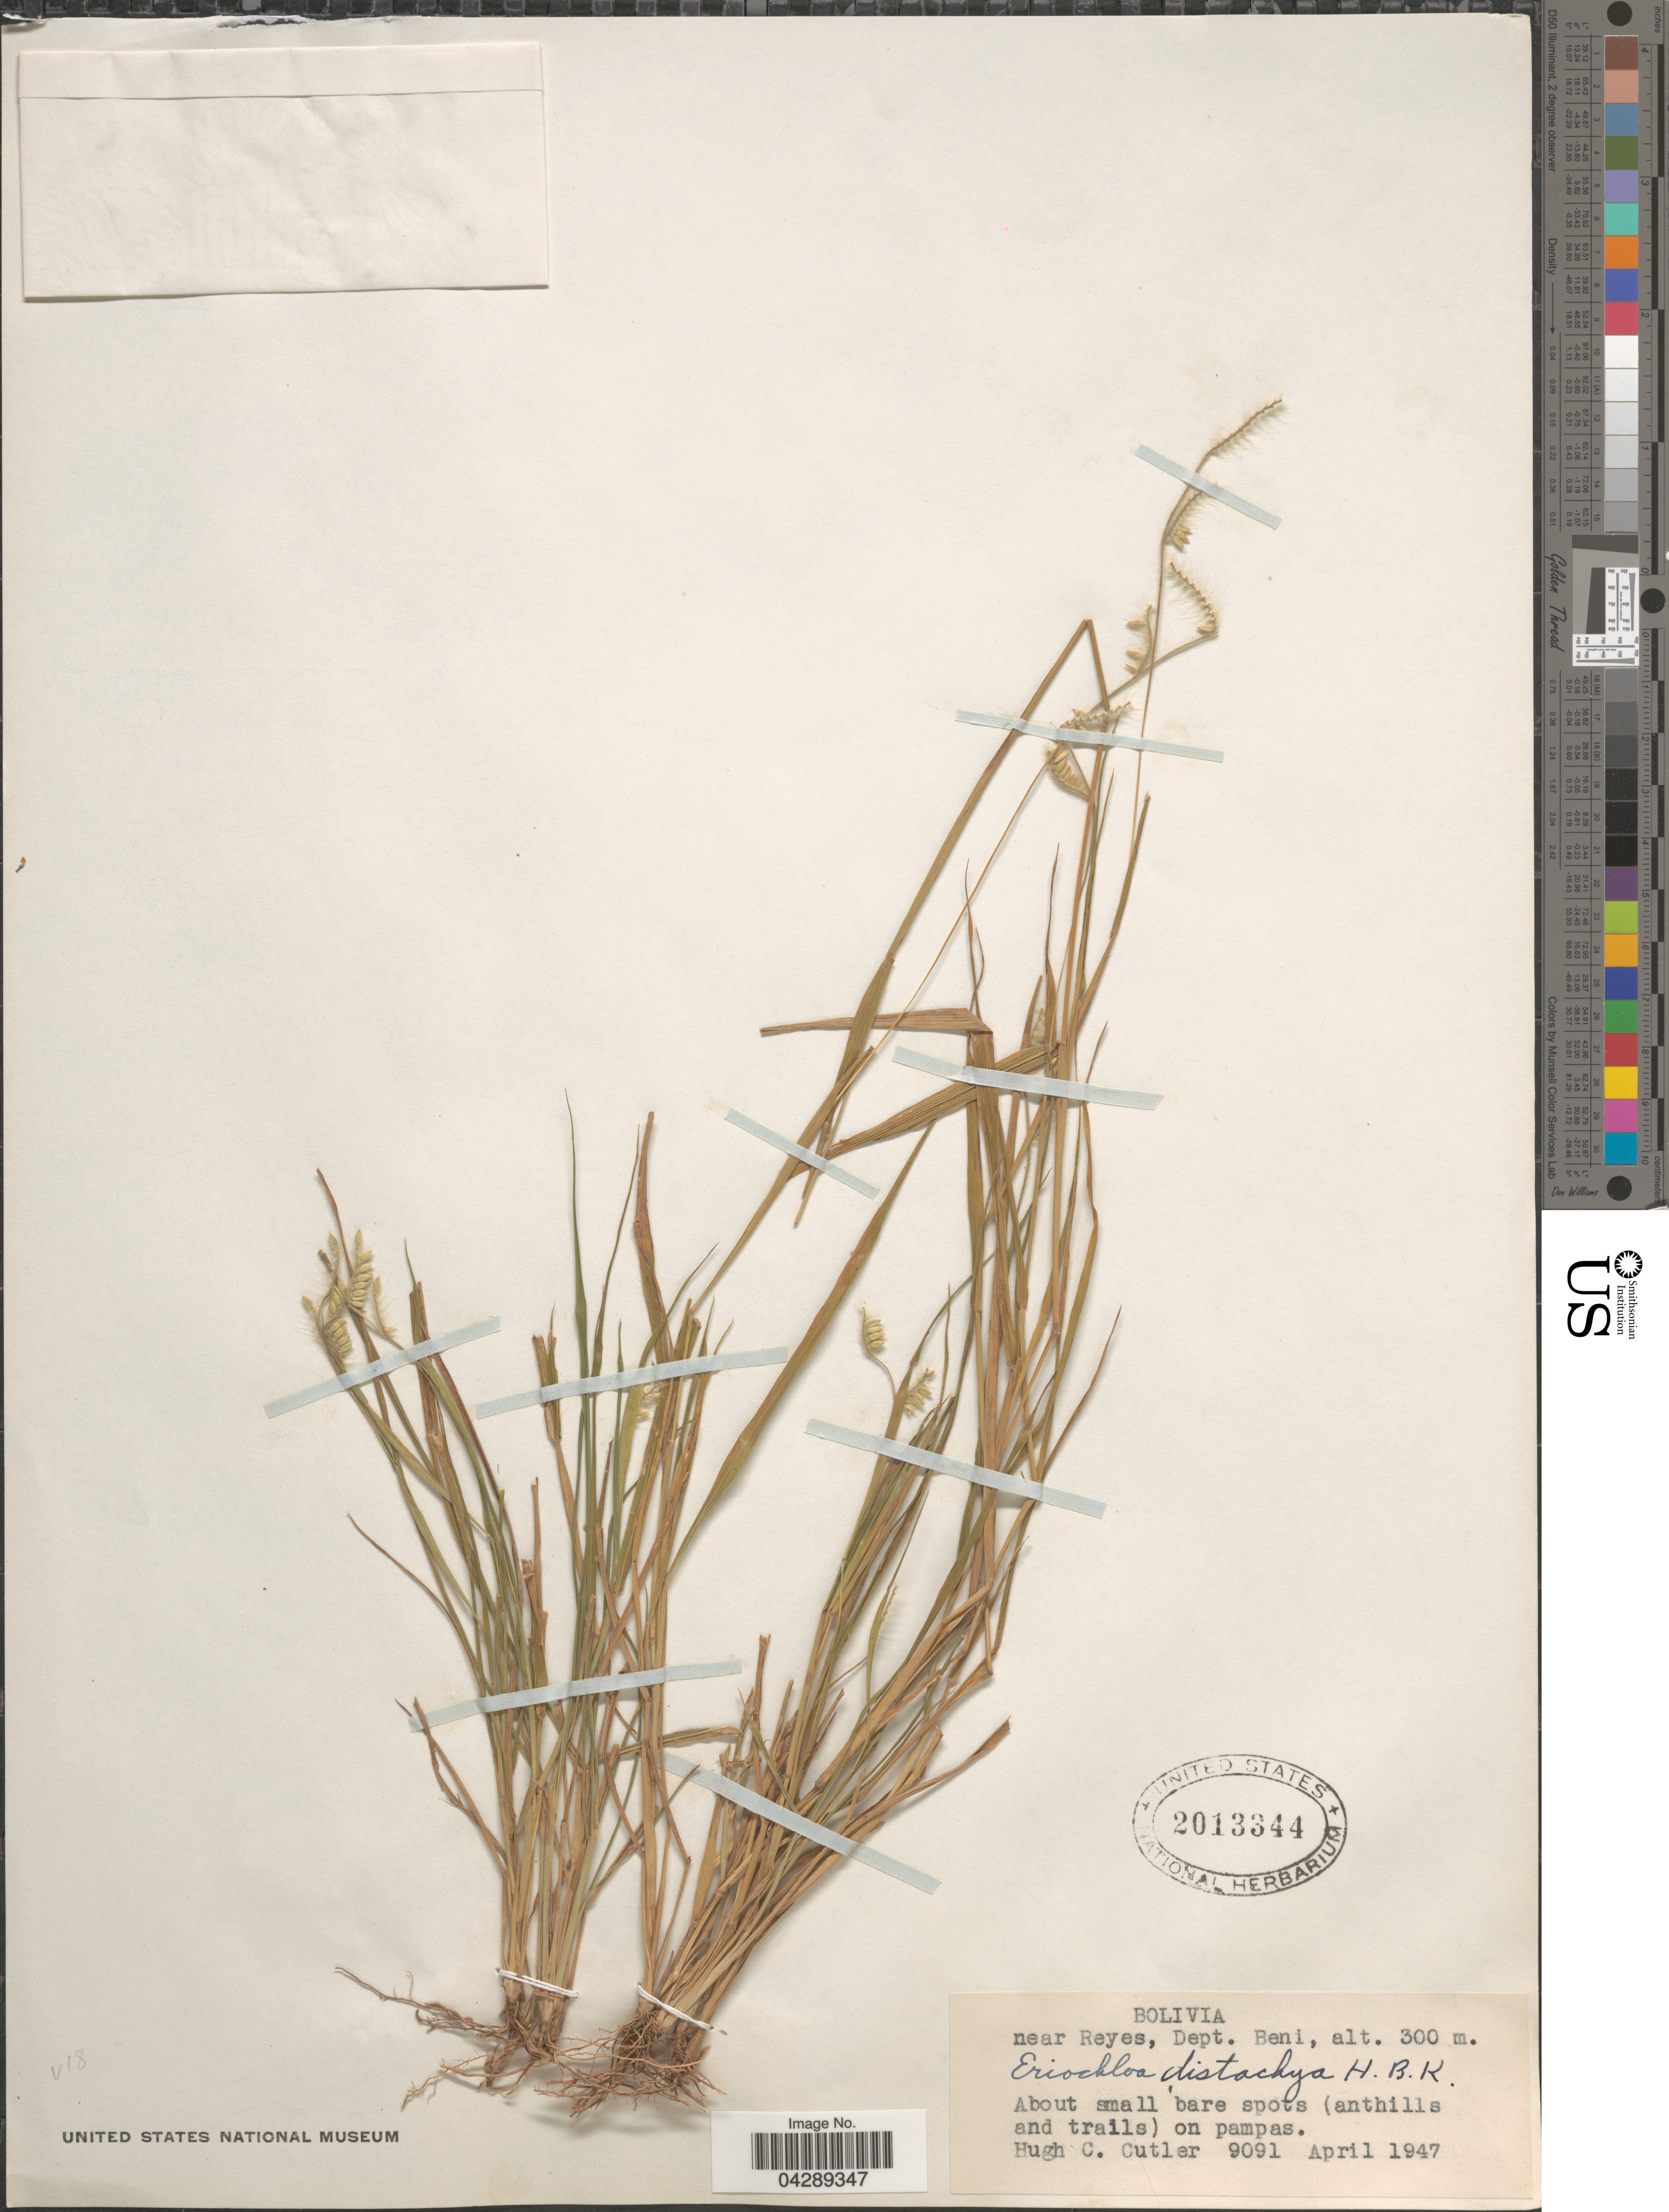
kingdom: Plantae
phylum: Tracheophyta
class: Liliopsida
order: Poales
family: Poaceae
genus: Eriochloa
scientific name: Eriochloa distachya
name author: Kunth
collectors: H. C. Cutler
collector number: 9091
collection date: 1947-04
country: Bolivia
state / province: Beni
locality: Near Reyes, Dept. Beni. About small bare spots (anthills and trails).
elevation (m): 300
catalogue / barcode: US 2013344